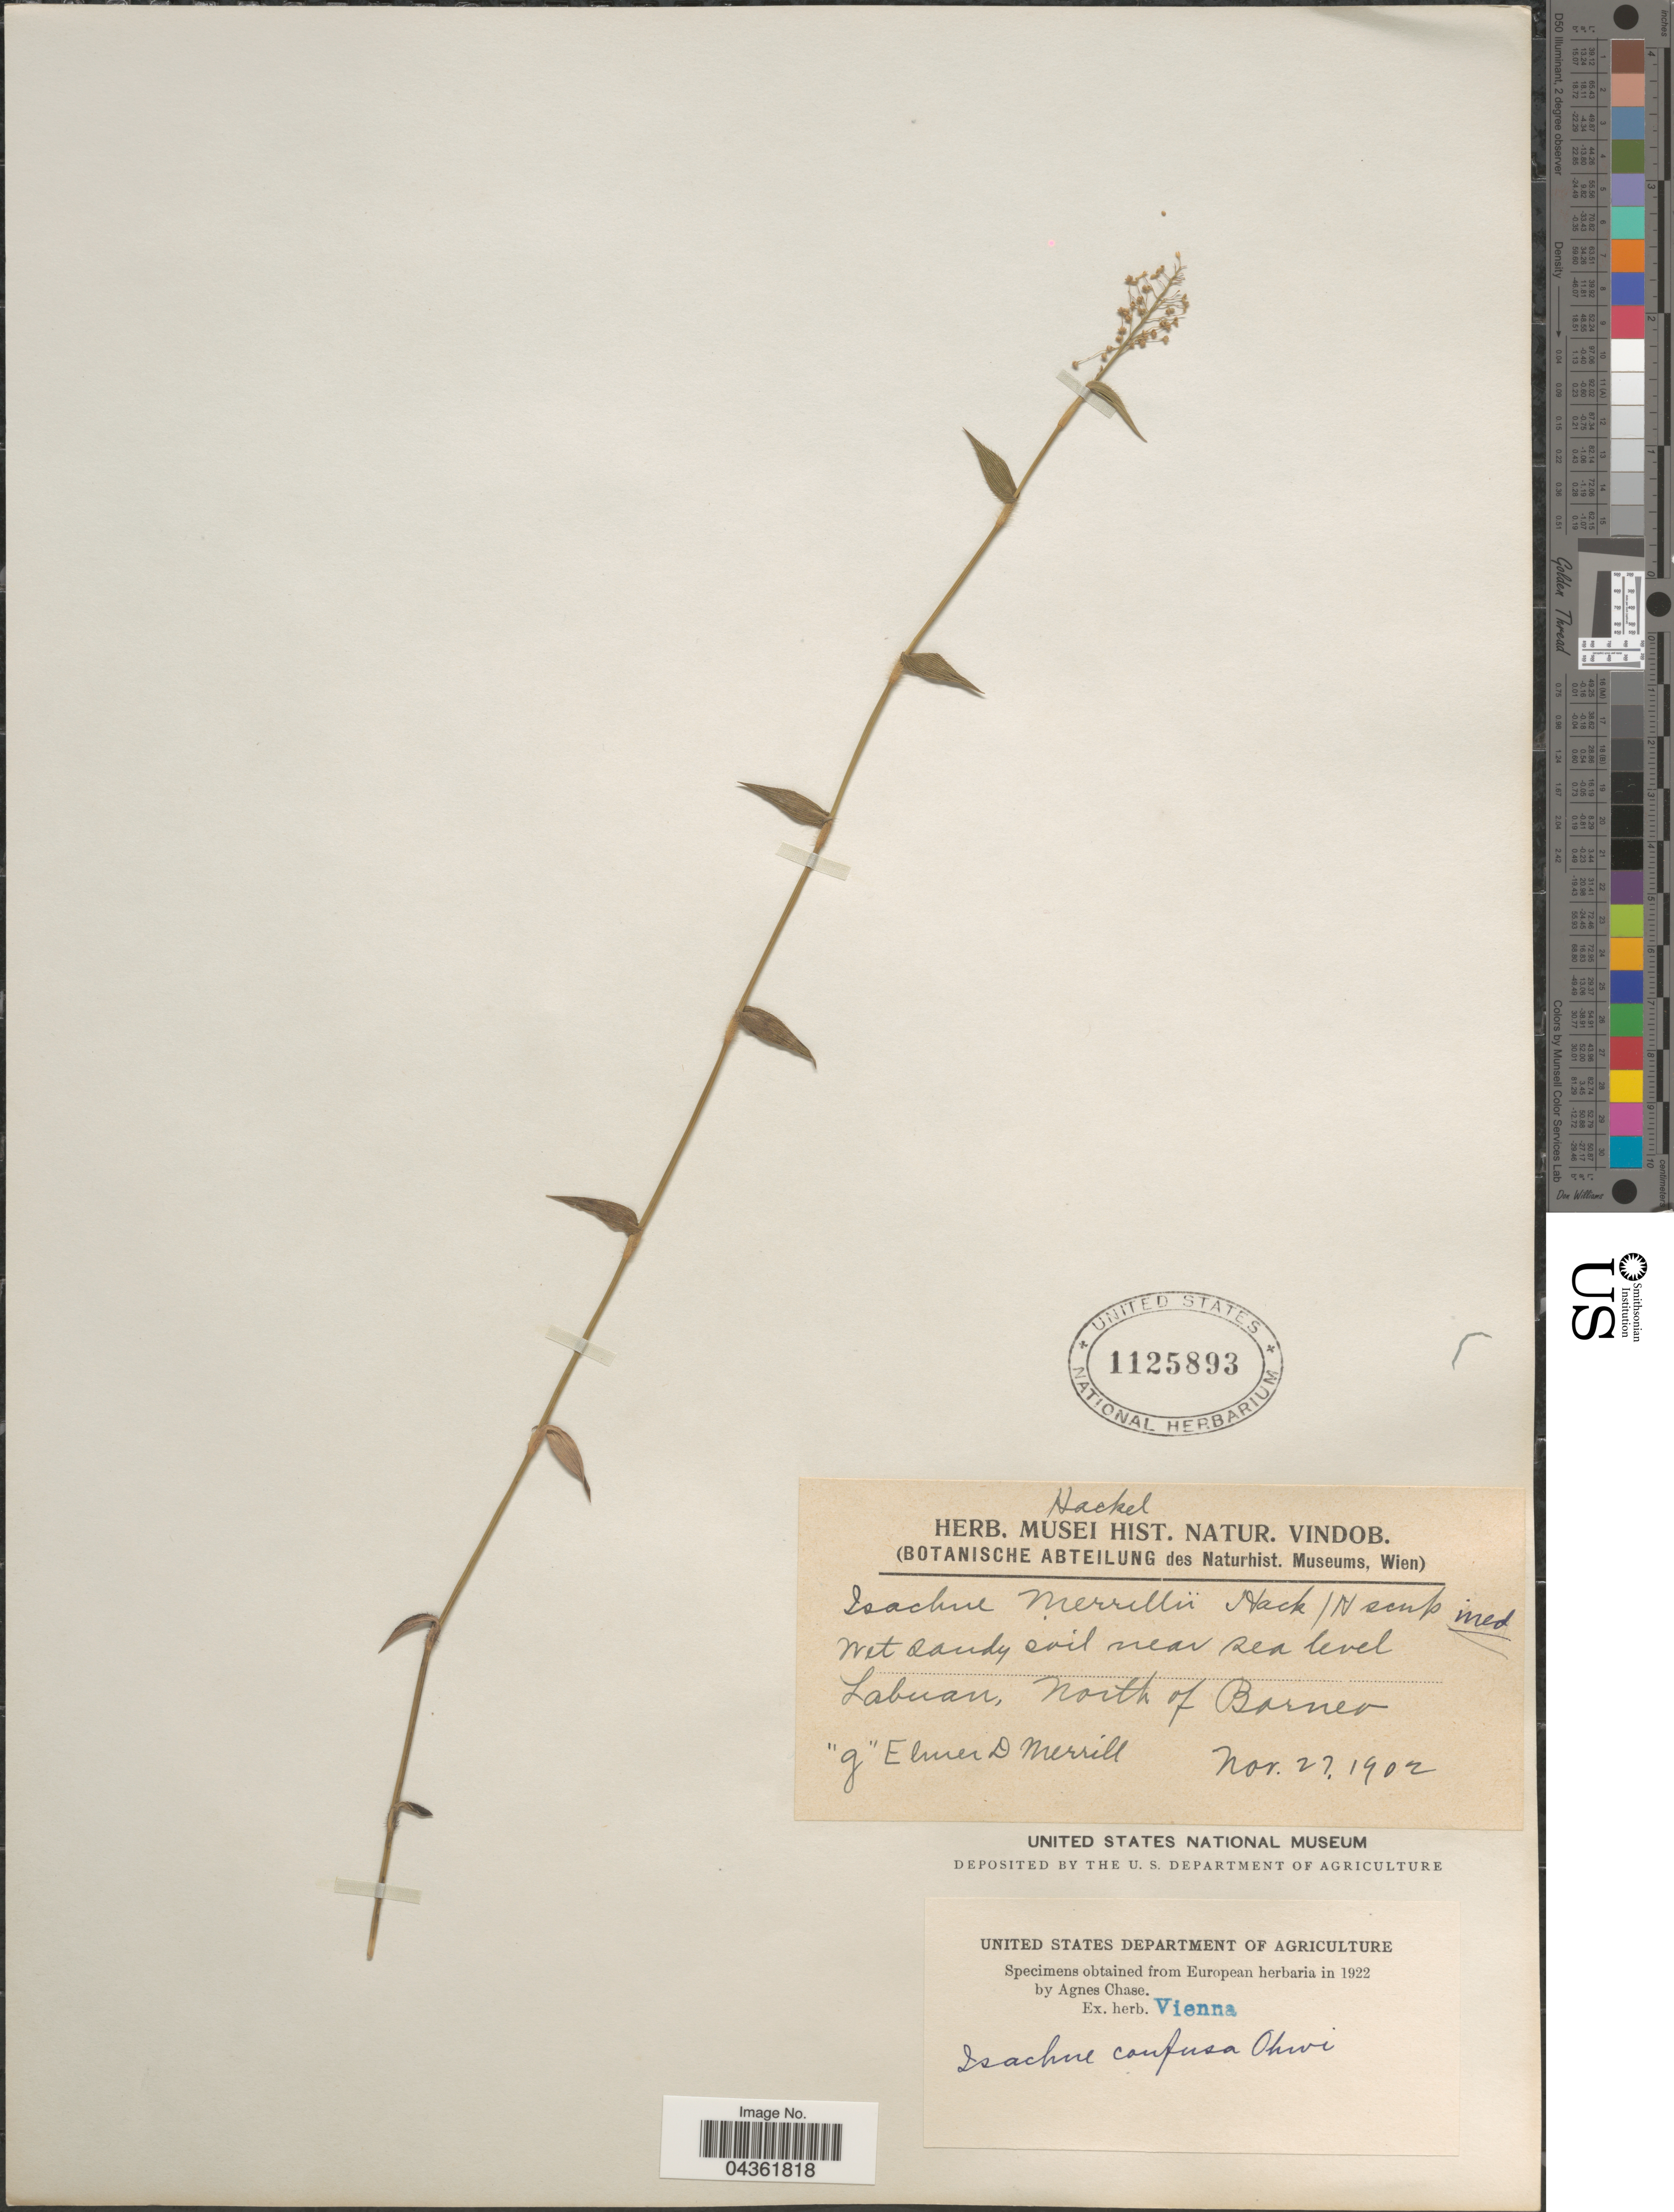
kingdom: Plantae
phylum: Tracheophyta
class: Liliopsida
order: Poales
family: Poaceae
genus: Isachne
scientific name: Isachne confusa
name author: Ohwi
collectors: E. D. Merrill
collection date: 1902-11-27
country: Malaysia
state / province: Labuan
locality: Wet sandy soil near sea level. North of Borneo.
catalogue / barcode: US 1125893